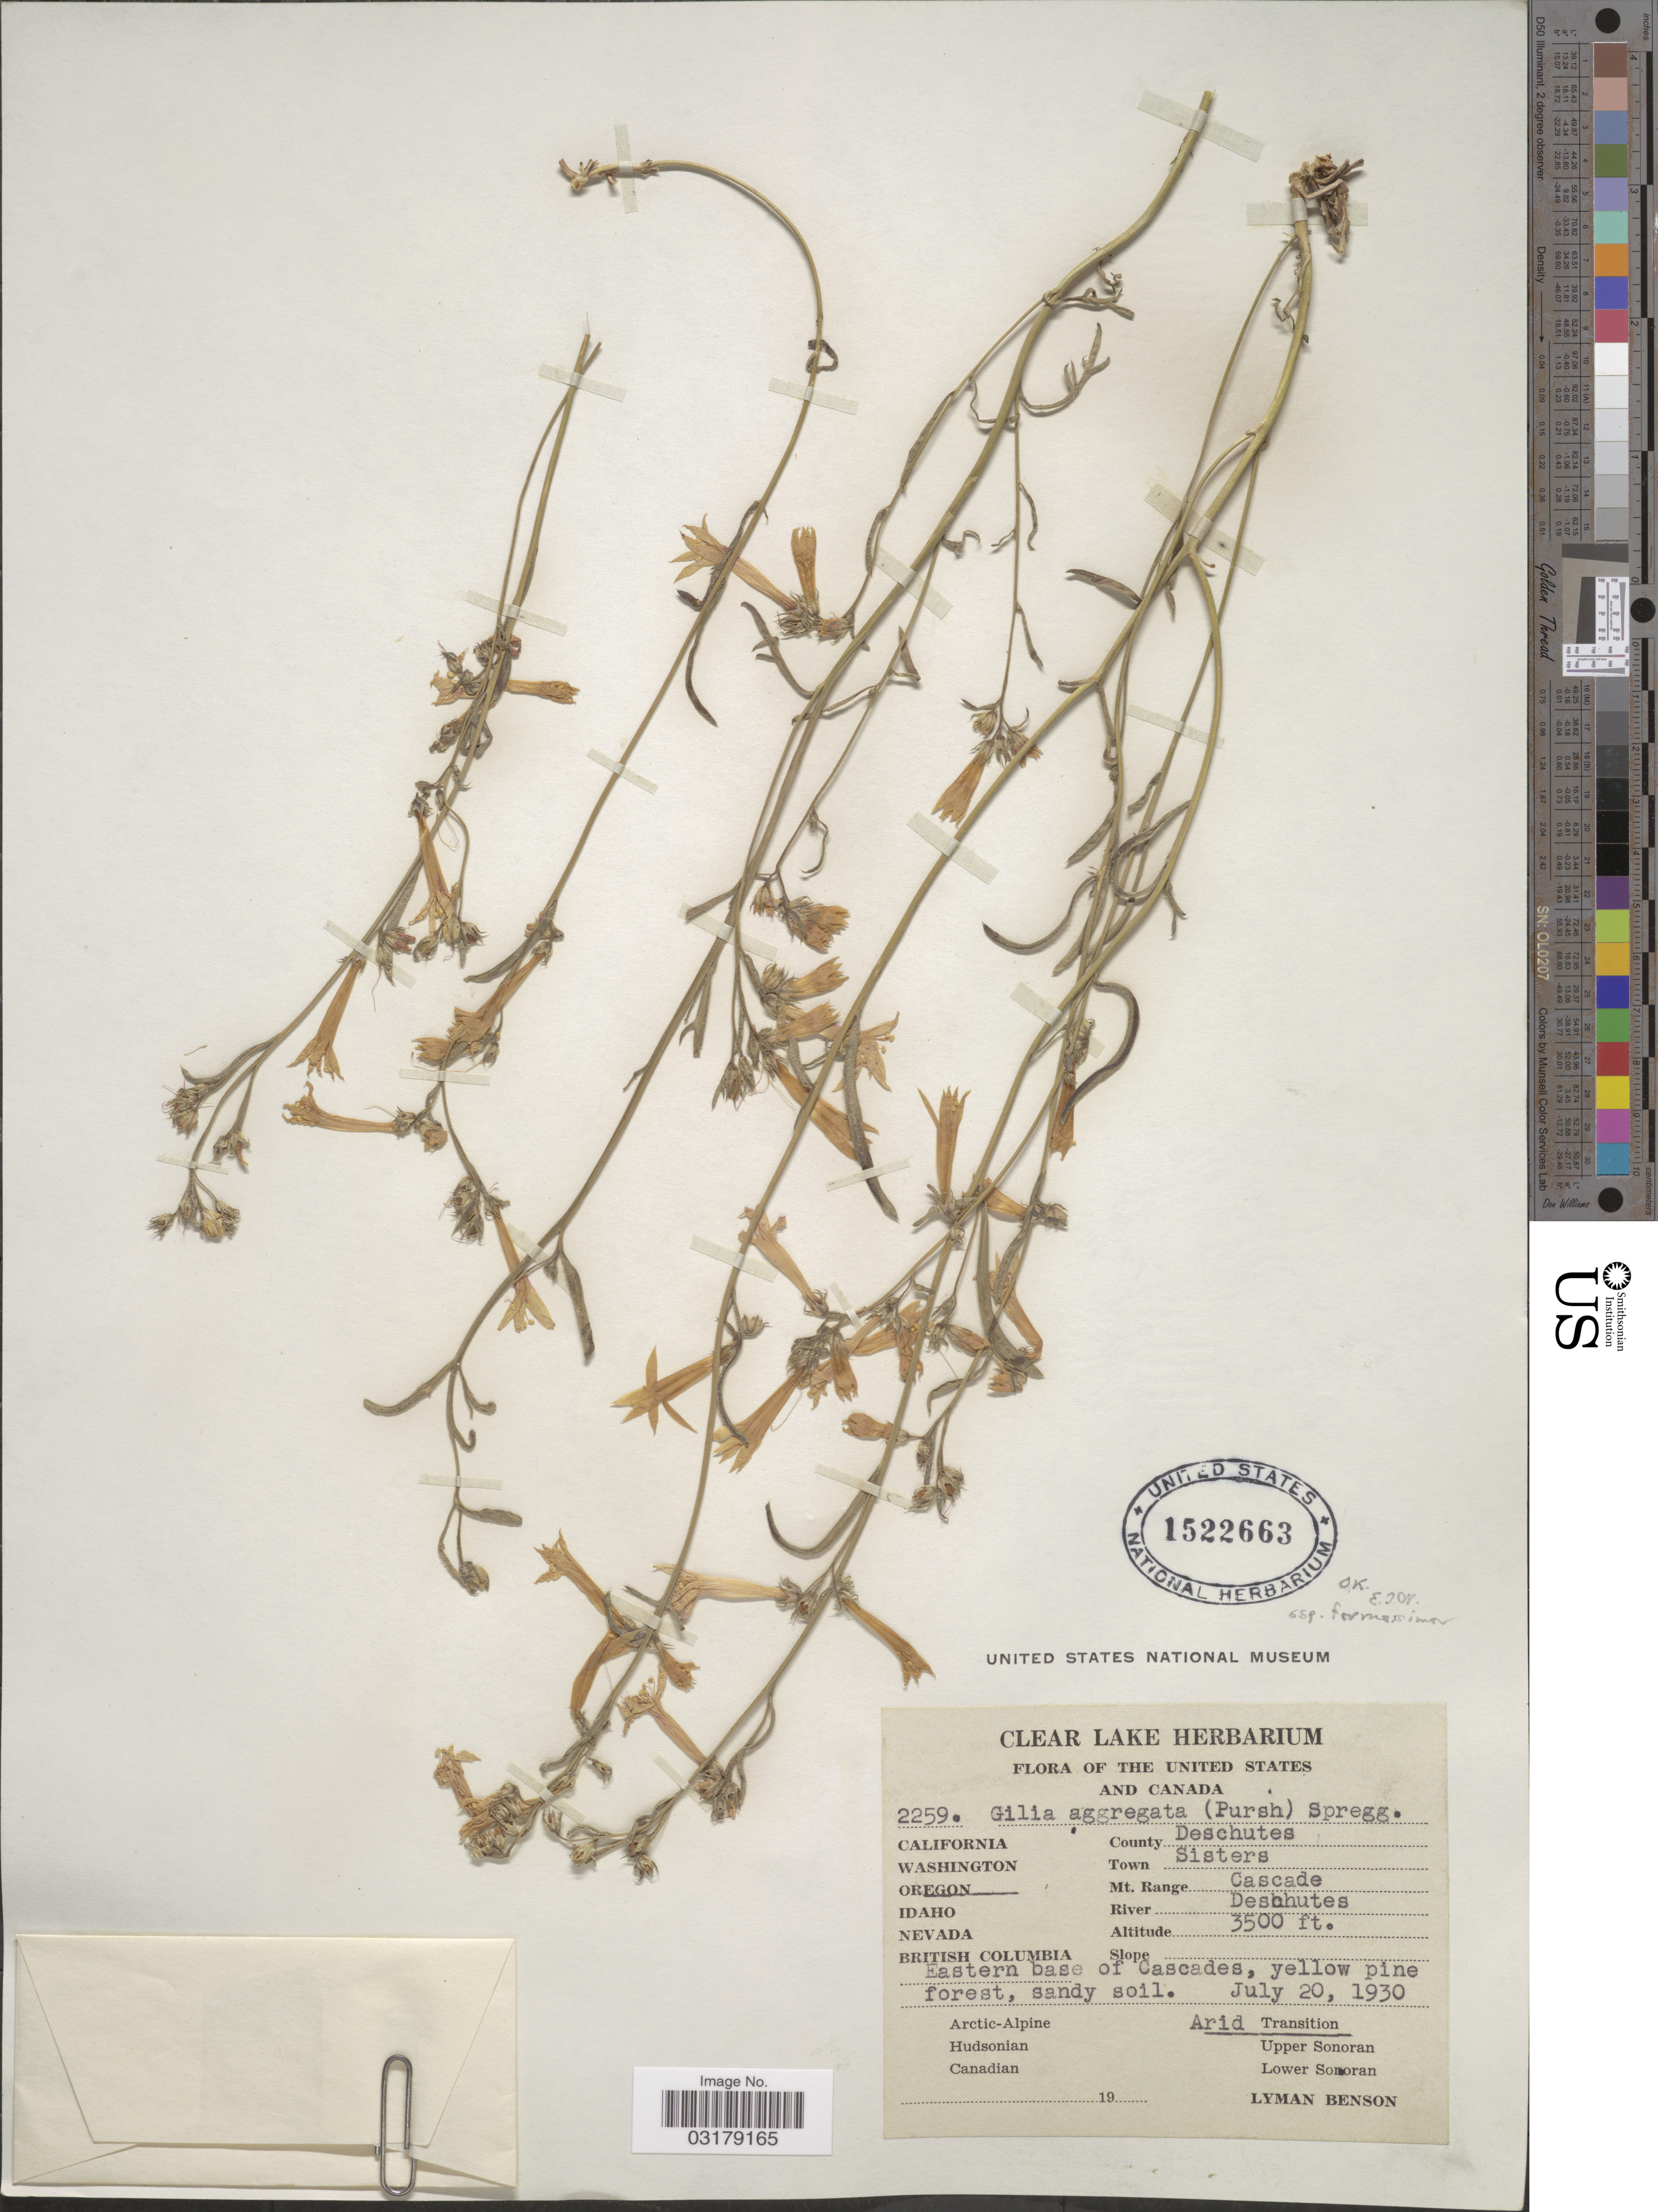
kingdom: Plantae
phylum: Tracheophyta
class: Magnoliopsida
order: Ericales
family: Polemoniaceae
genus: Ipomopsis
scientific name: Ipomopsis aggregata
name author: (Pursh) V.E. Grant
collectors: L. D. Benson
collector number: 2259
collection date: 1930-07-20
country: United States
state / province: Oregon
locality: County Deschutes. Town Sisters. Mt. Range Cascade. River Deschutes. Eastern base of Cascades. Arid Transition.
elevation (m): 1067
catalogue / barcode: US 1522663